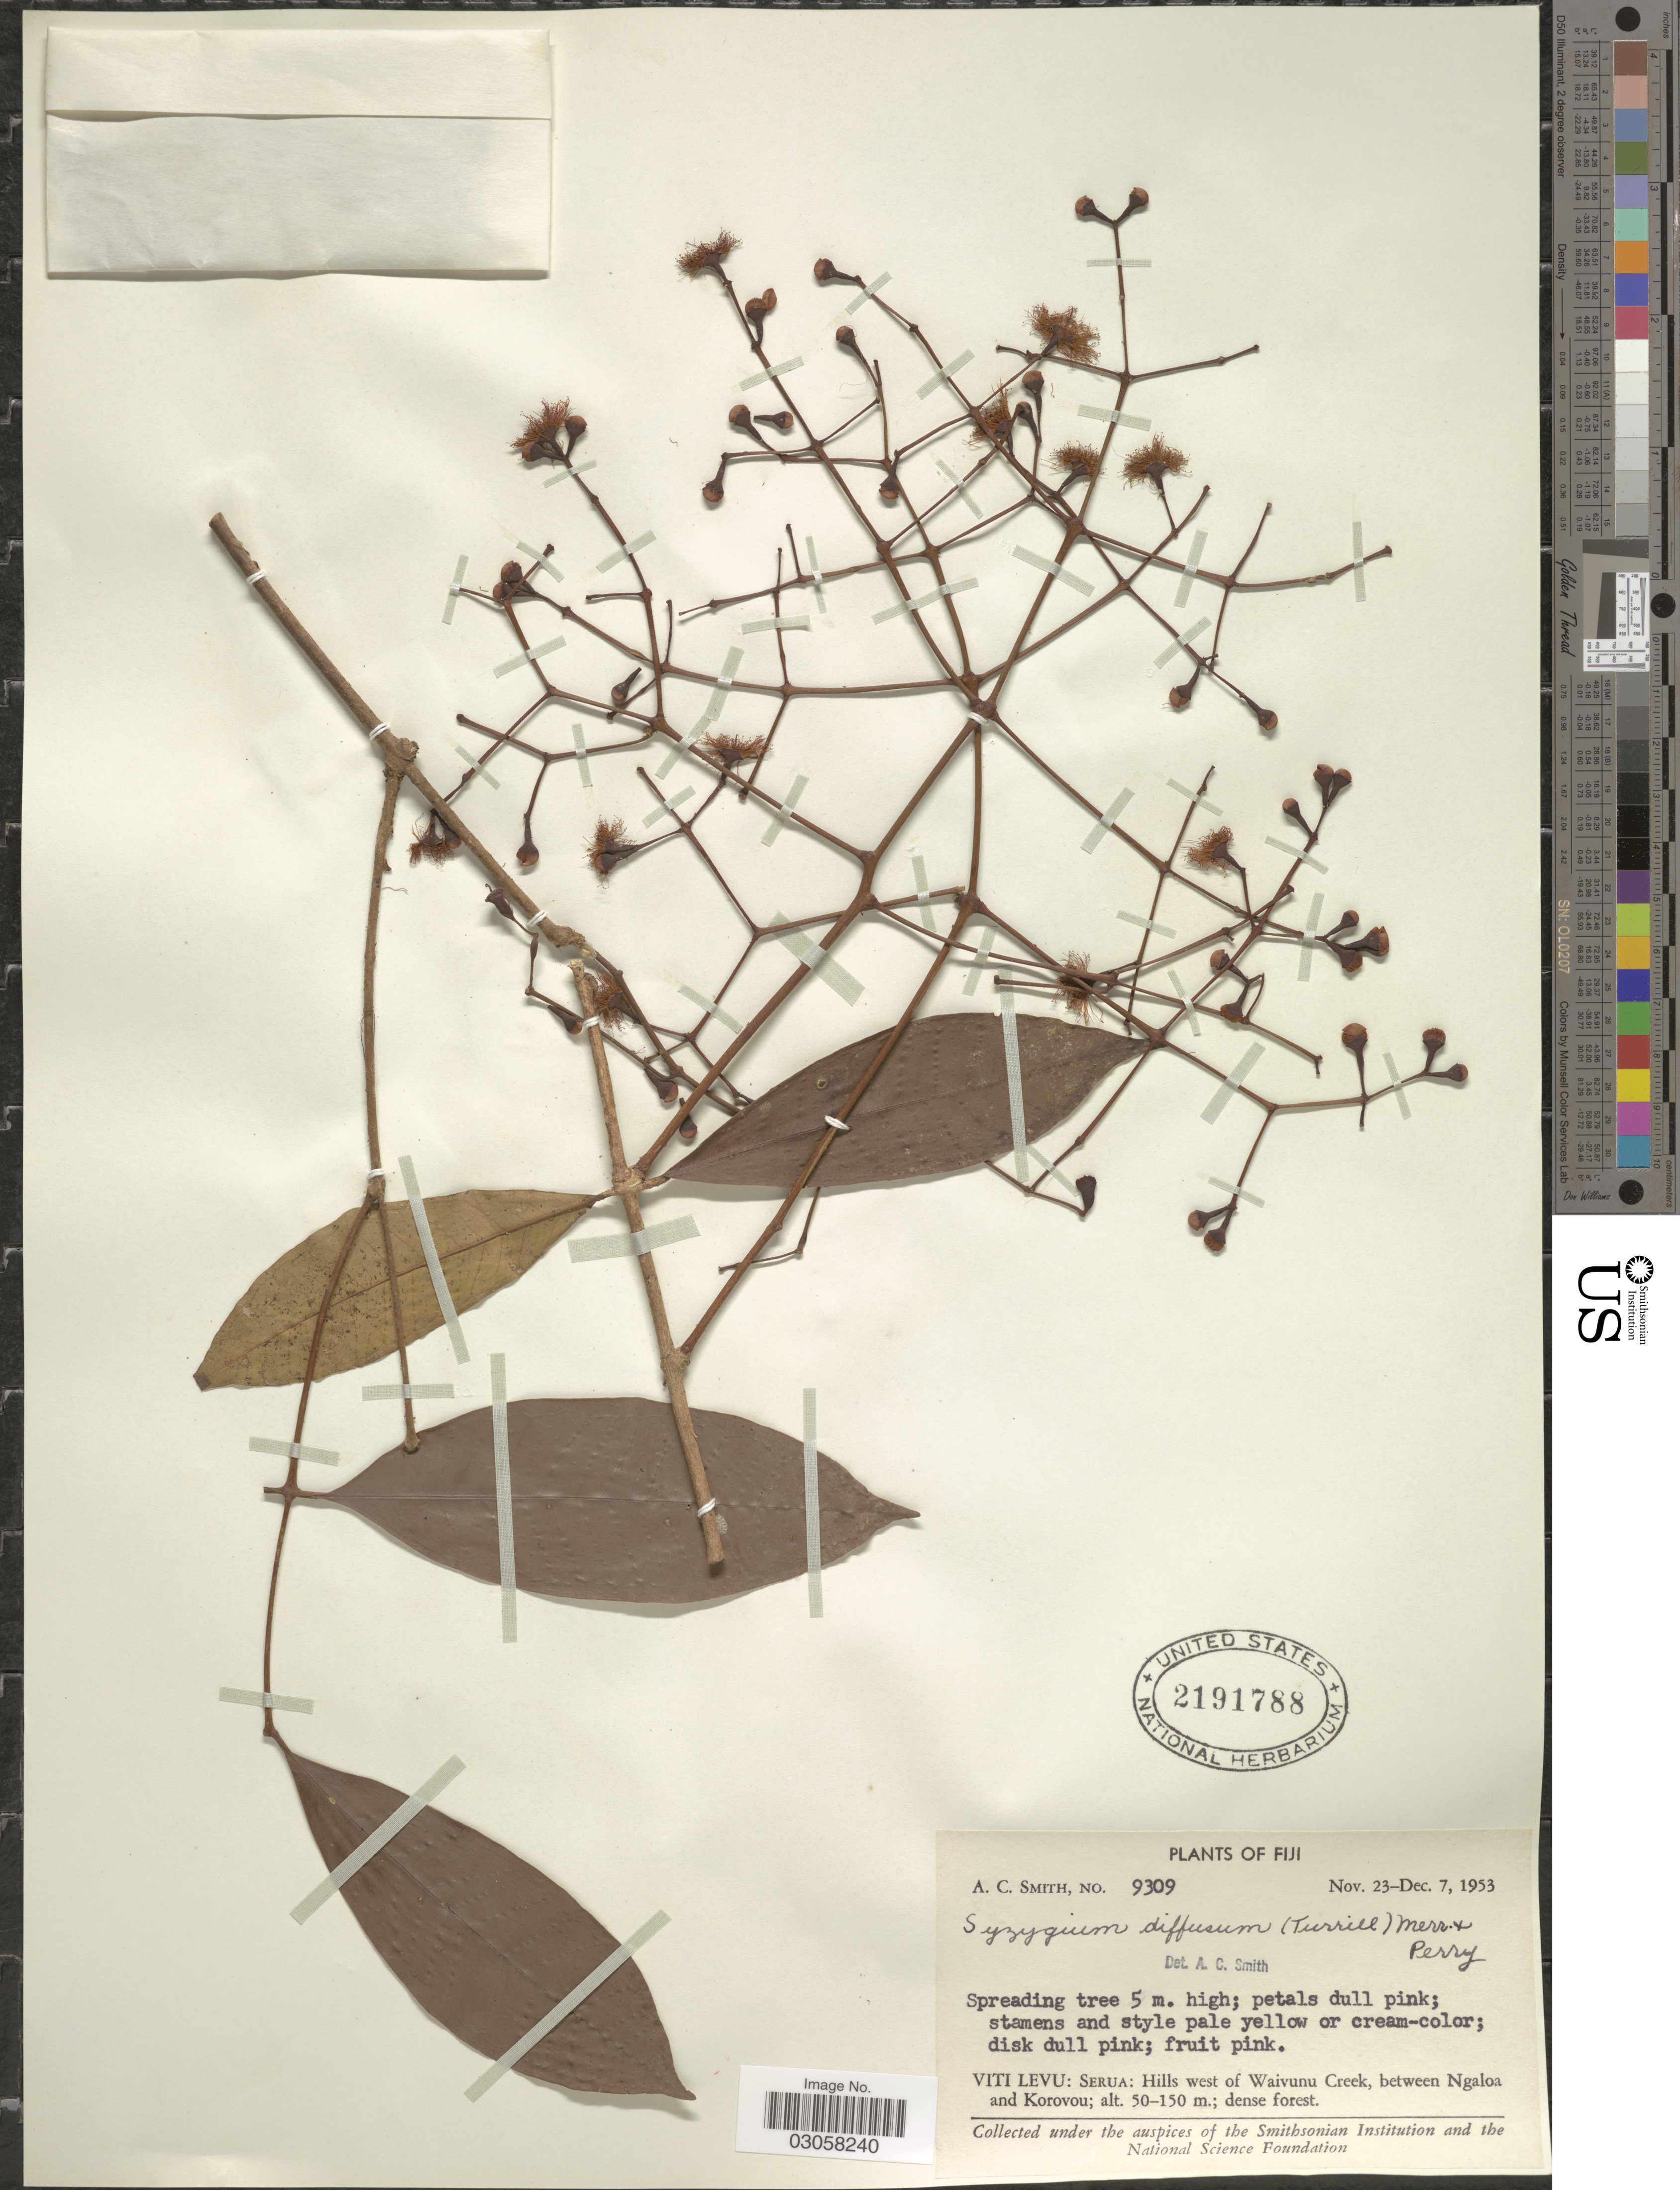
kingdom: Plantae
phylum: Tracheophyta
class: Magnoliopsida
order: Myrtales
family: Myrtaceae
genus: Syzygium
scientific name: Syzygium diffusum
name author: (Turill) Merr. & L.M. Perry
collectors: A. C. Smith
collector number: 9309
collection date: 1953-11-23/1953-12-07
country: Fiji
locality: Viti Levu: Serua: Hills west of Waivunu Creek, between Ngaloa and Korovou.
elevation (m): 50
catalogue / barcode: US 2191788